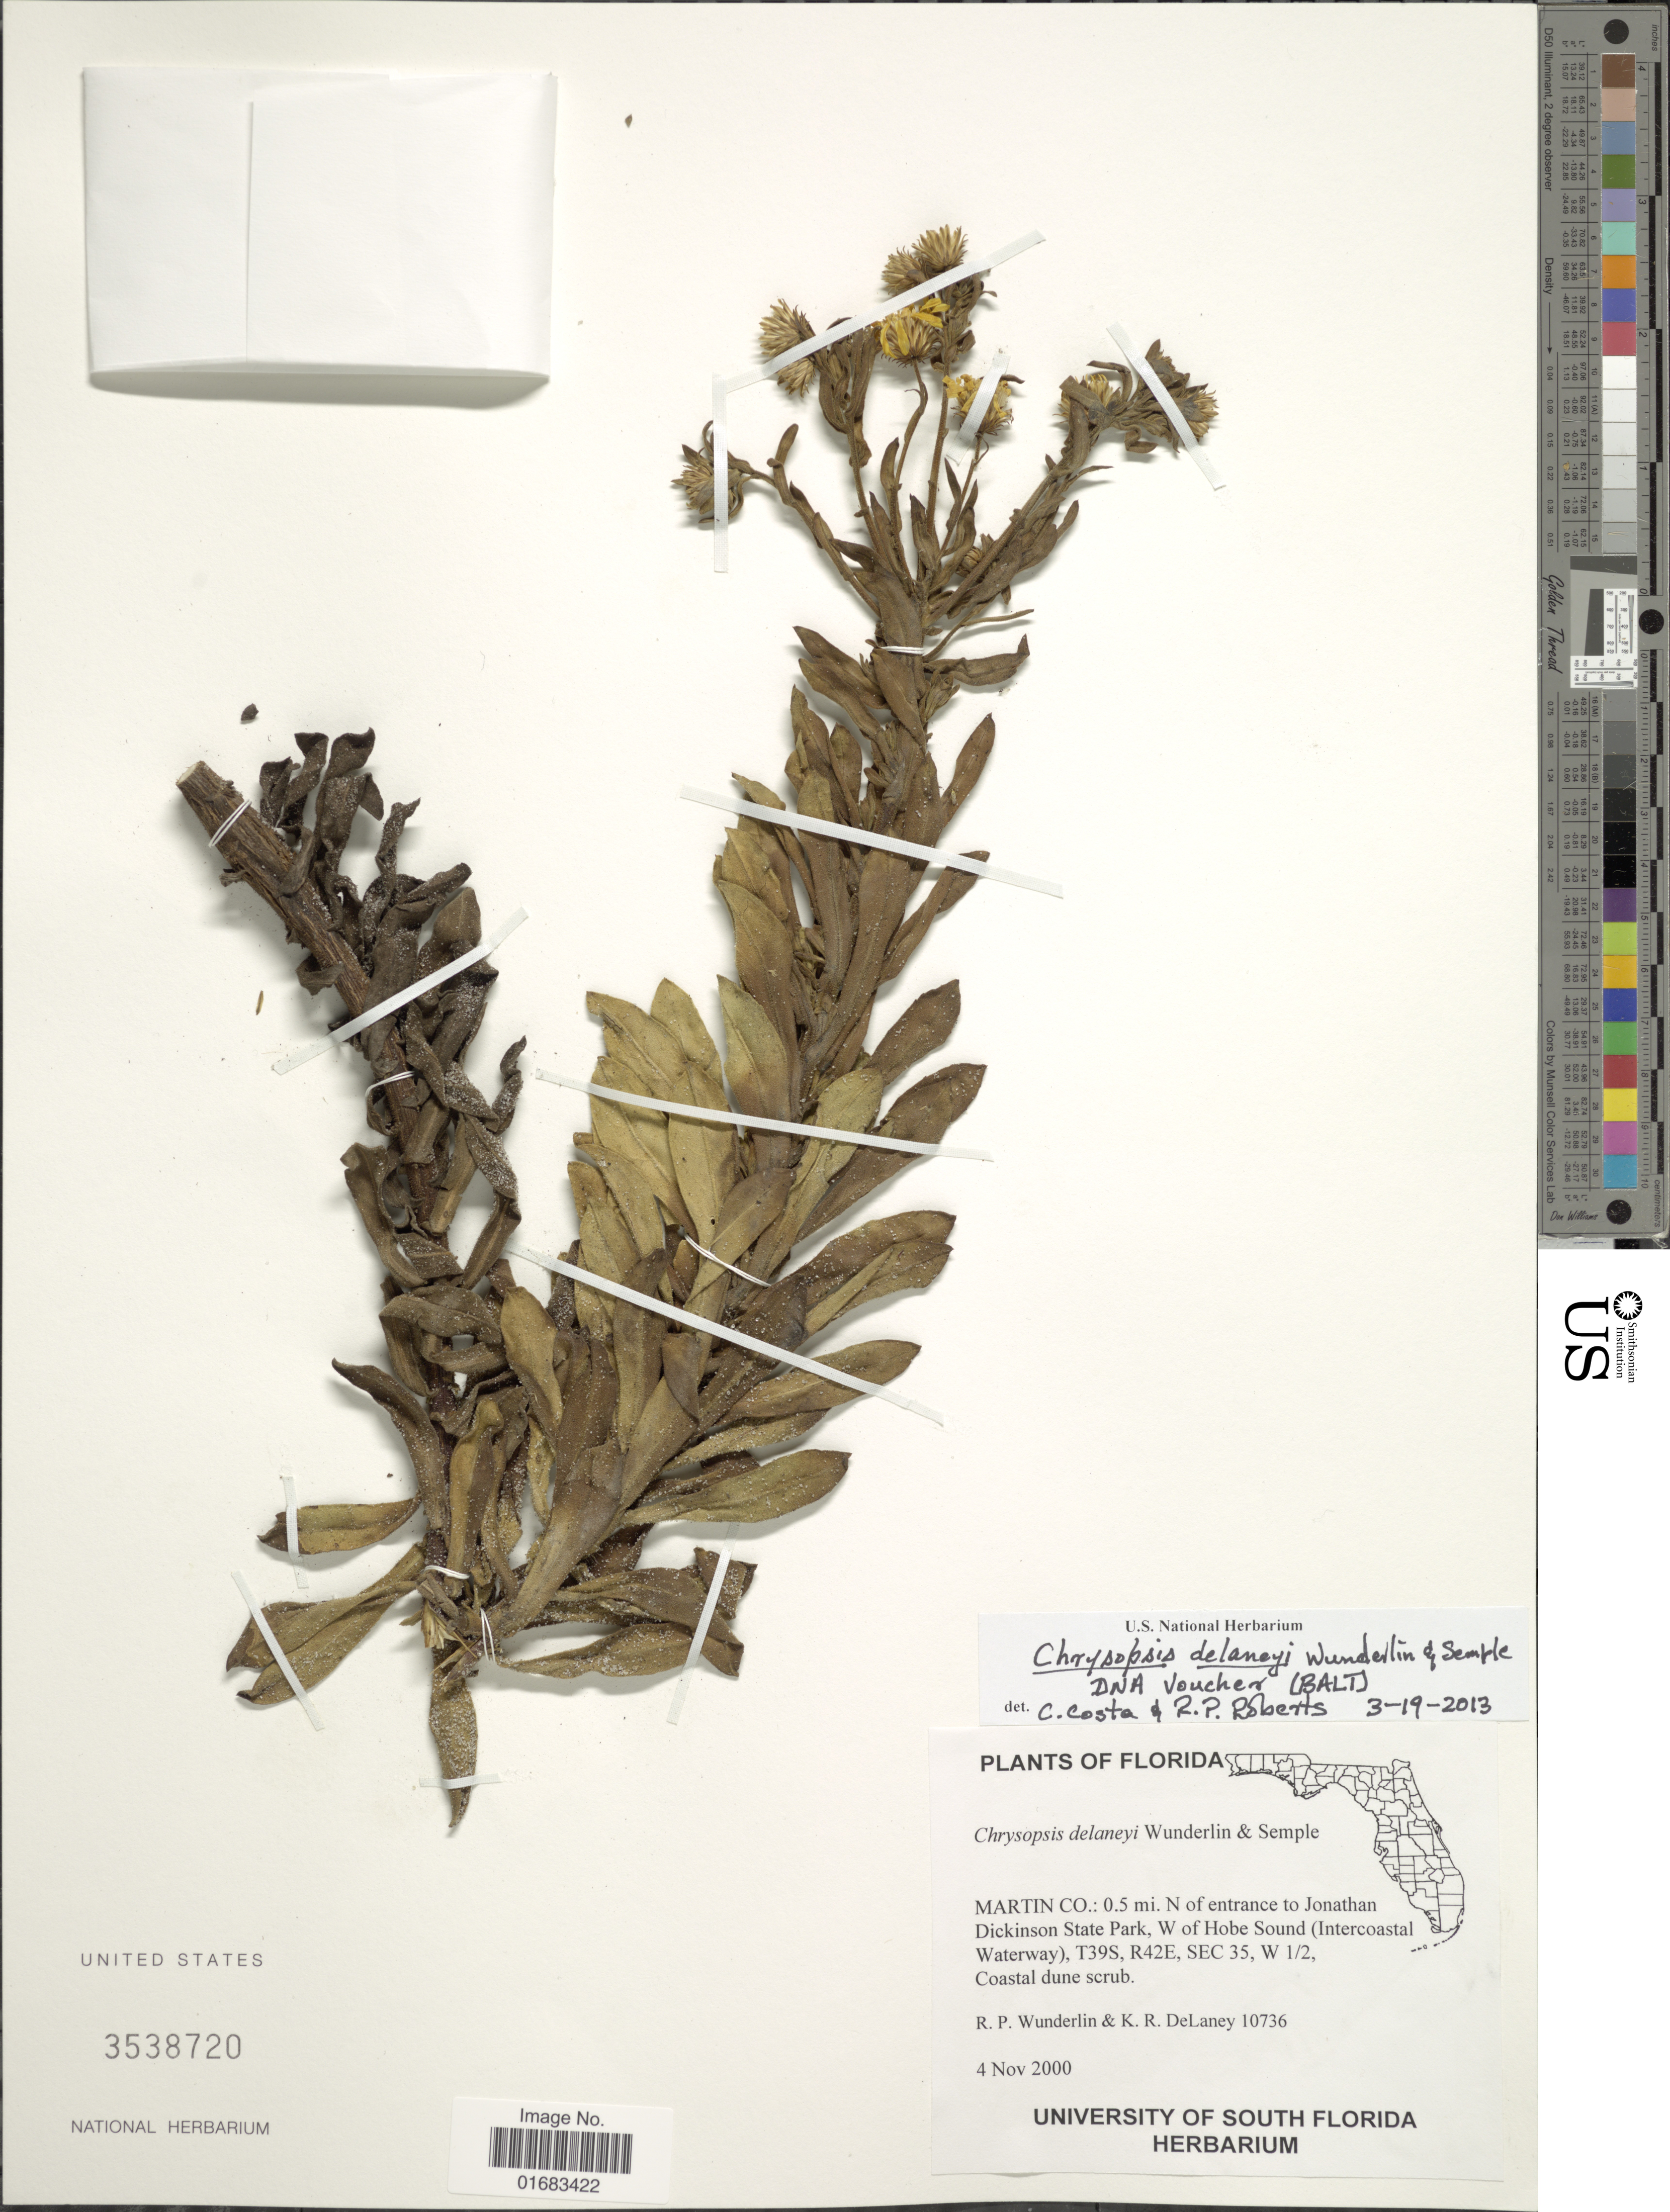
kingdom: Plantae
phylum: Tracheophyta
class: Magnoliopsida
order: Asterales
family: Asteraceae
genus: Chrysopsis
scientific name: Chrysopsis delaneyi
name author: Wunderlin & Semple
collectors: R. P. Wunderlin & K. R. DeLaney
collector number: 10736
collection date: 2000-11-01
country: United States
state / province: Florida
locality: Martin Co.: 0.5 mi. N of entrance to Jonathan Dickinson State Park, W of Hobe Sound (Intercoastal Waterway), T39S, R42E, SEC 35, W 1/2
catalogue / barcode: US 3538720